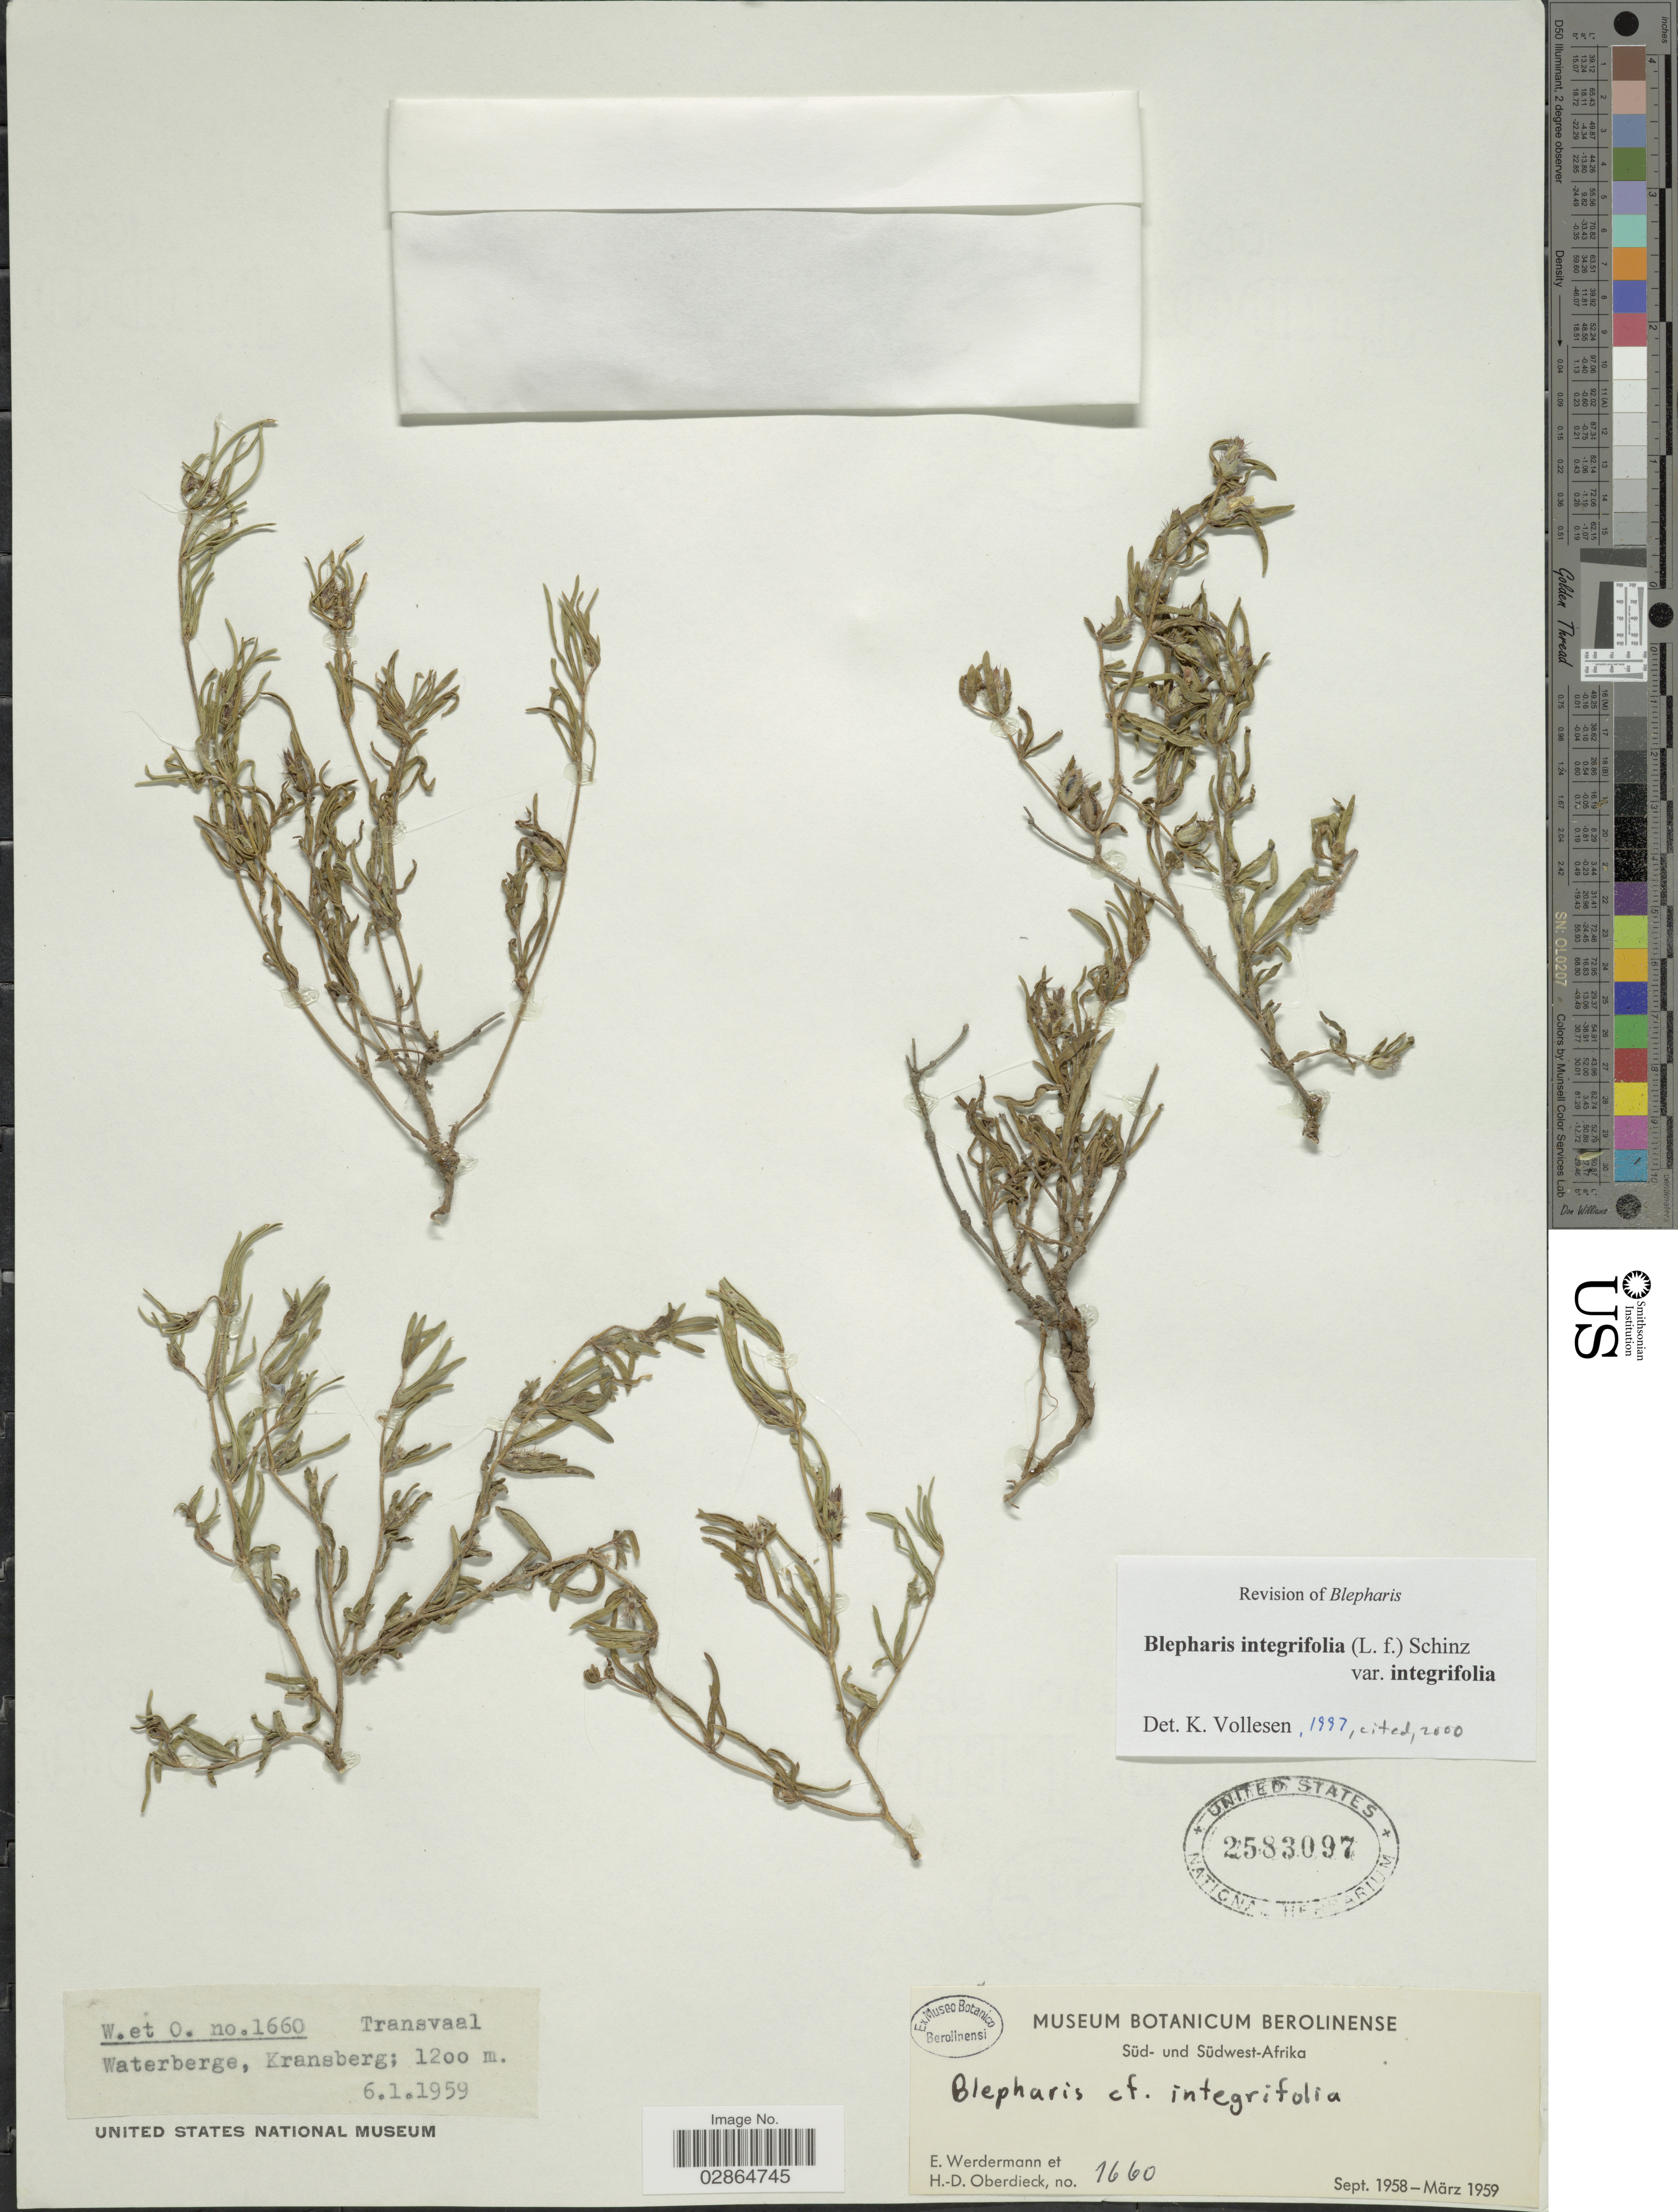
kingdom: Plantae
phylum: Tracheophyta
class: Magnoliopsida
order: Lamiales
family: Acanthaceae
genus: Blepharis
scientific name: Blepharis integrifolia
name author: (L. f.) E. Mey. & Drège ex Schinz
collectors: E. Werdermann & H. Oberdieck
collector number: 1660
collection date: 1959-01-06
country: South Africa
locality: Süd- und Südwest-Afrika, Transvaal, Waterberge, Kransberg.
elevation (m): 1200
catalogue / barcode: US 2583097